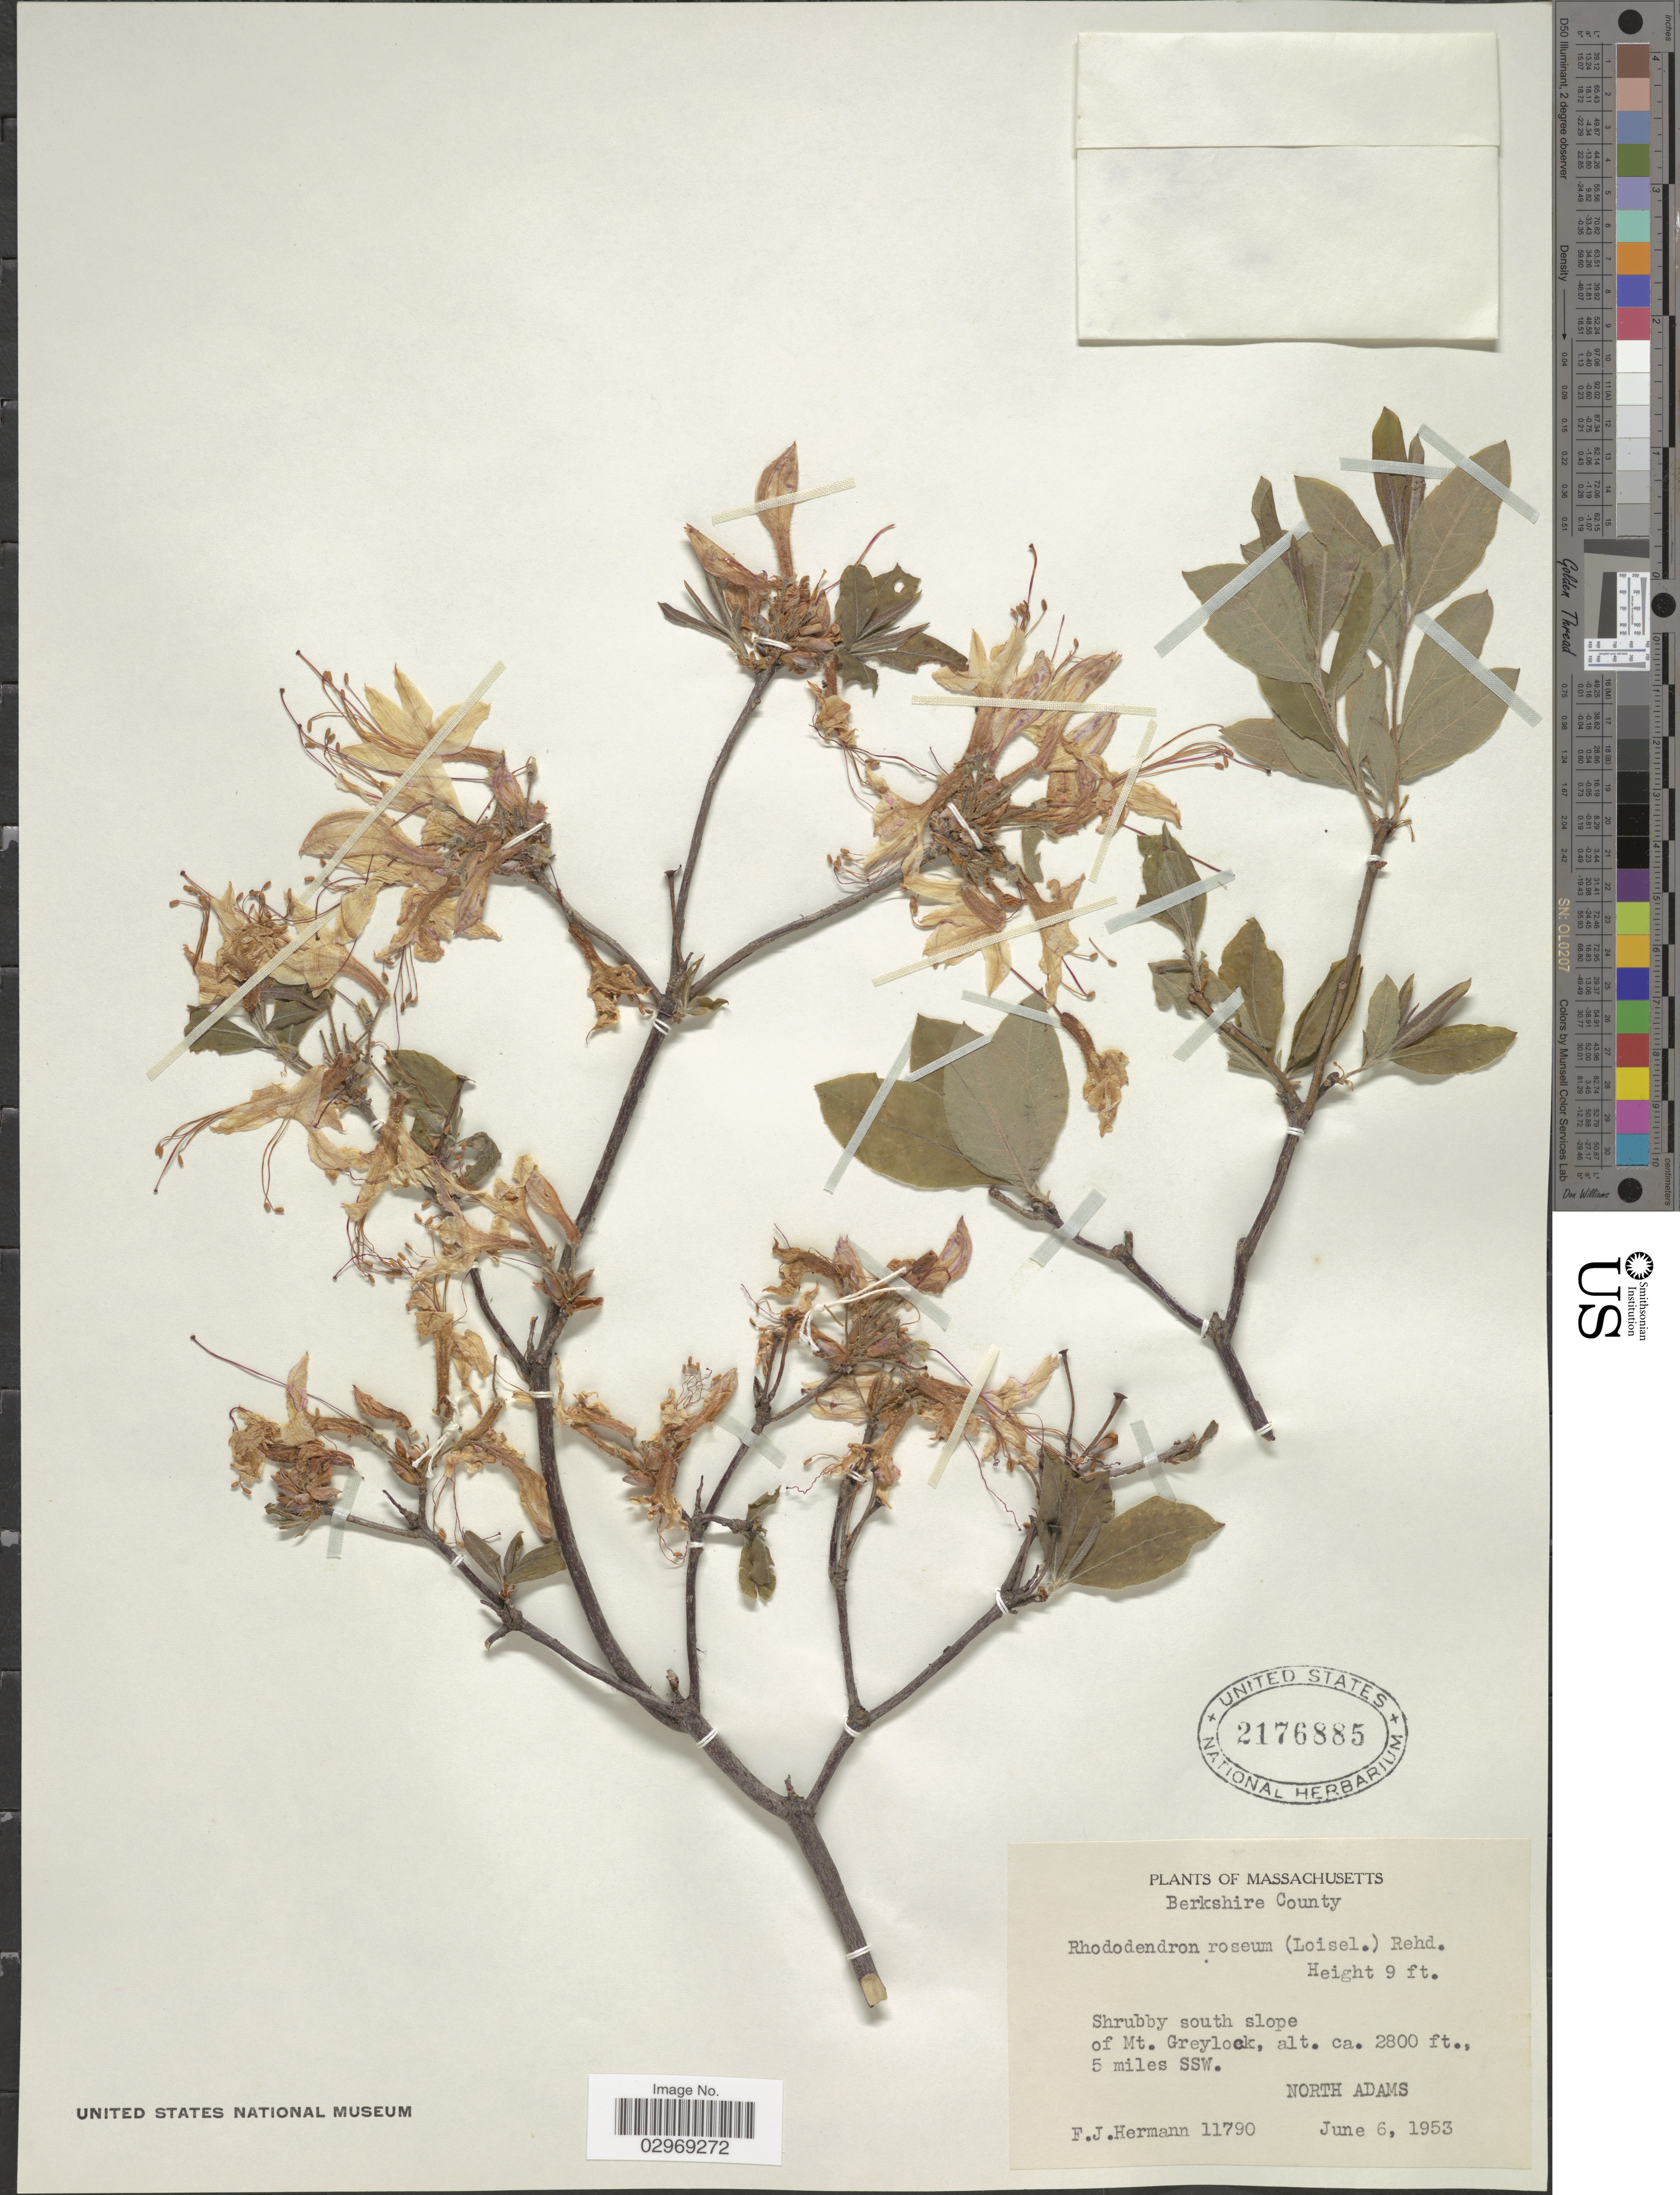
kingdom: Plantae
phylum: Tracheophyta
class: Magnoliopsida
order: Ericales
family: Ericaceae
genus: Rhododendron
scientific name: Rhododendron roseum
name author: (Loisel.) Rehder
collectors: F. J. Hermann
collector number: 11790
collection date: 1953-06-06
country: United States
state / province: Massachusetts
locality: Berkshire County. Shrubby south slope of Mt. Greylock, 5 miles SSW. North Adams.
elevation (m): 853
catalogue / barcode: US 2176885